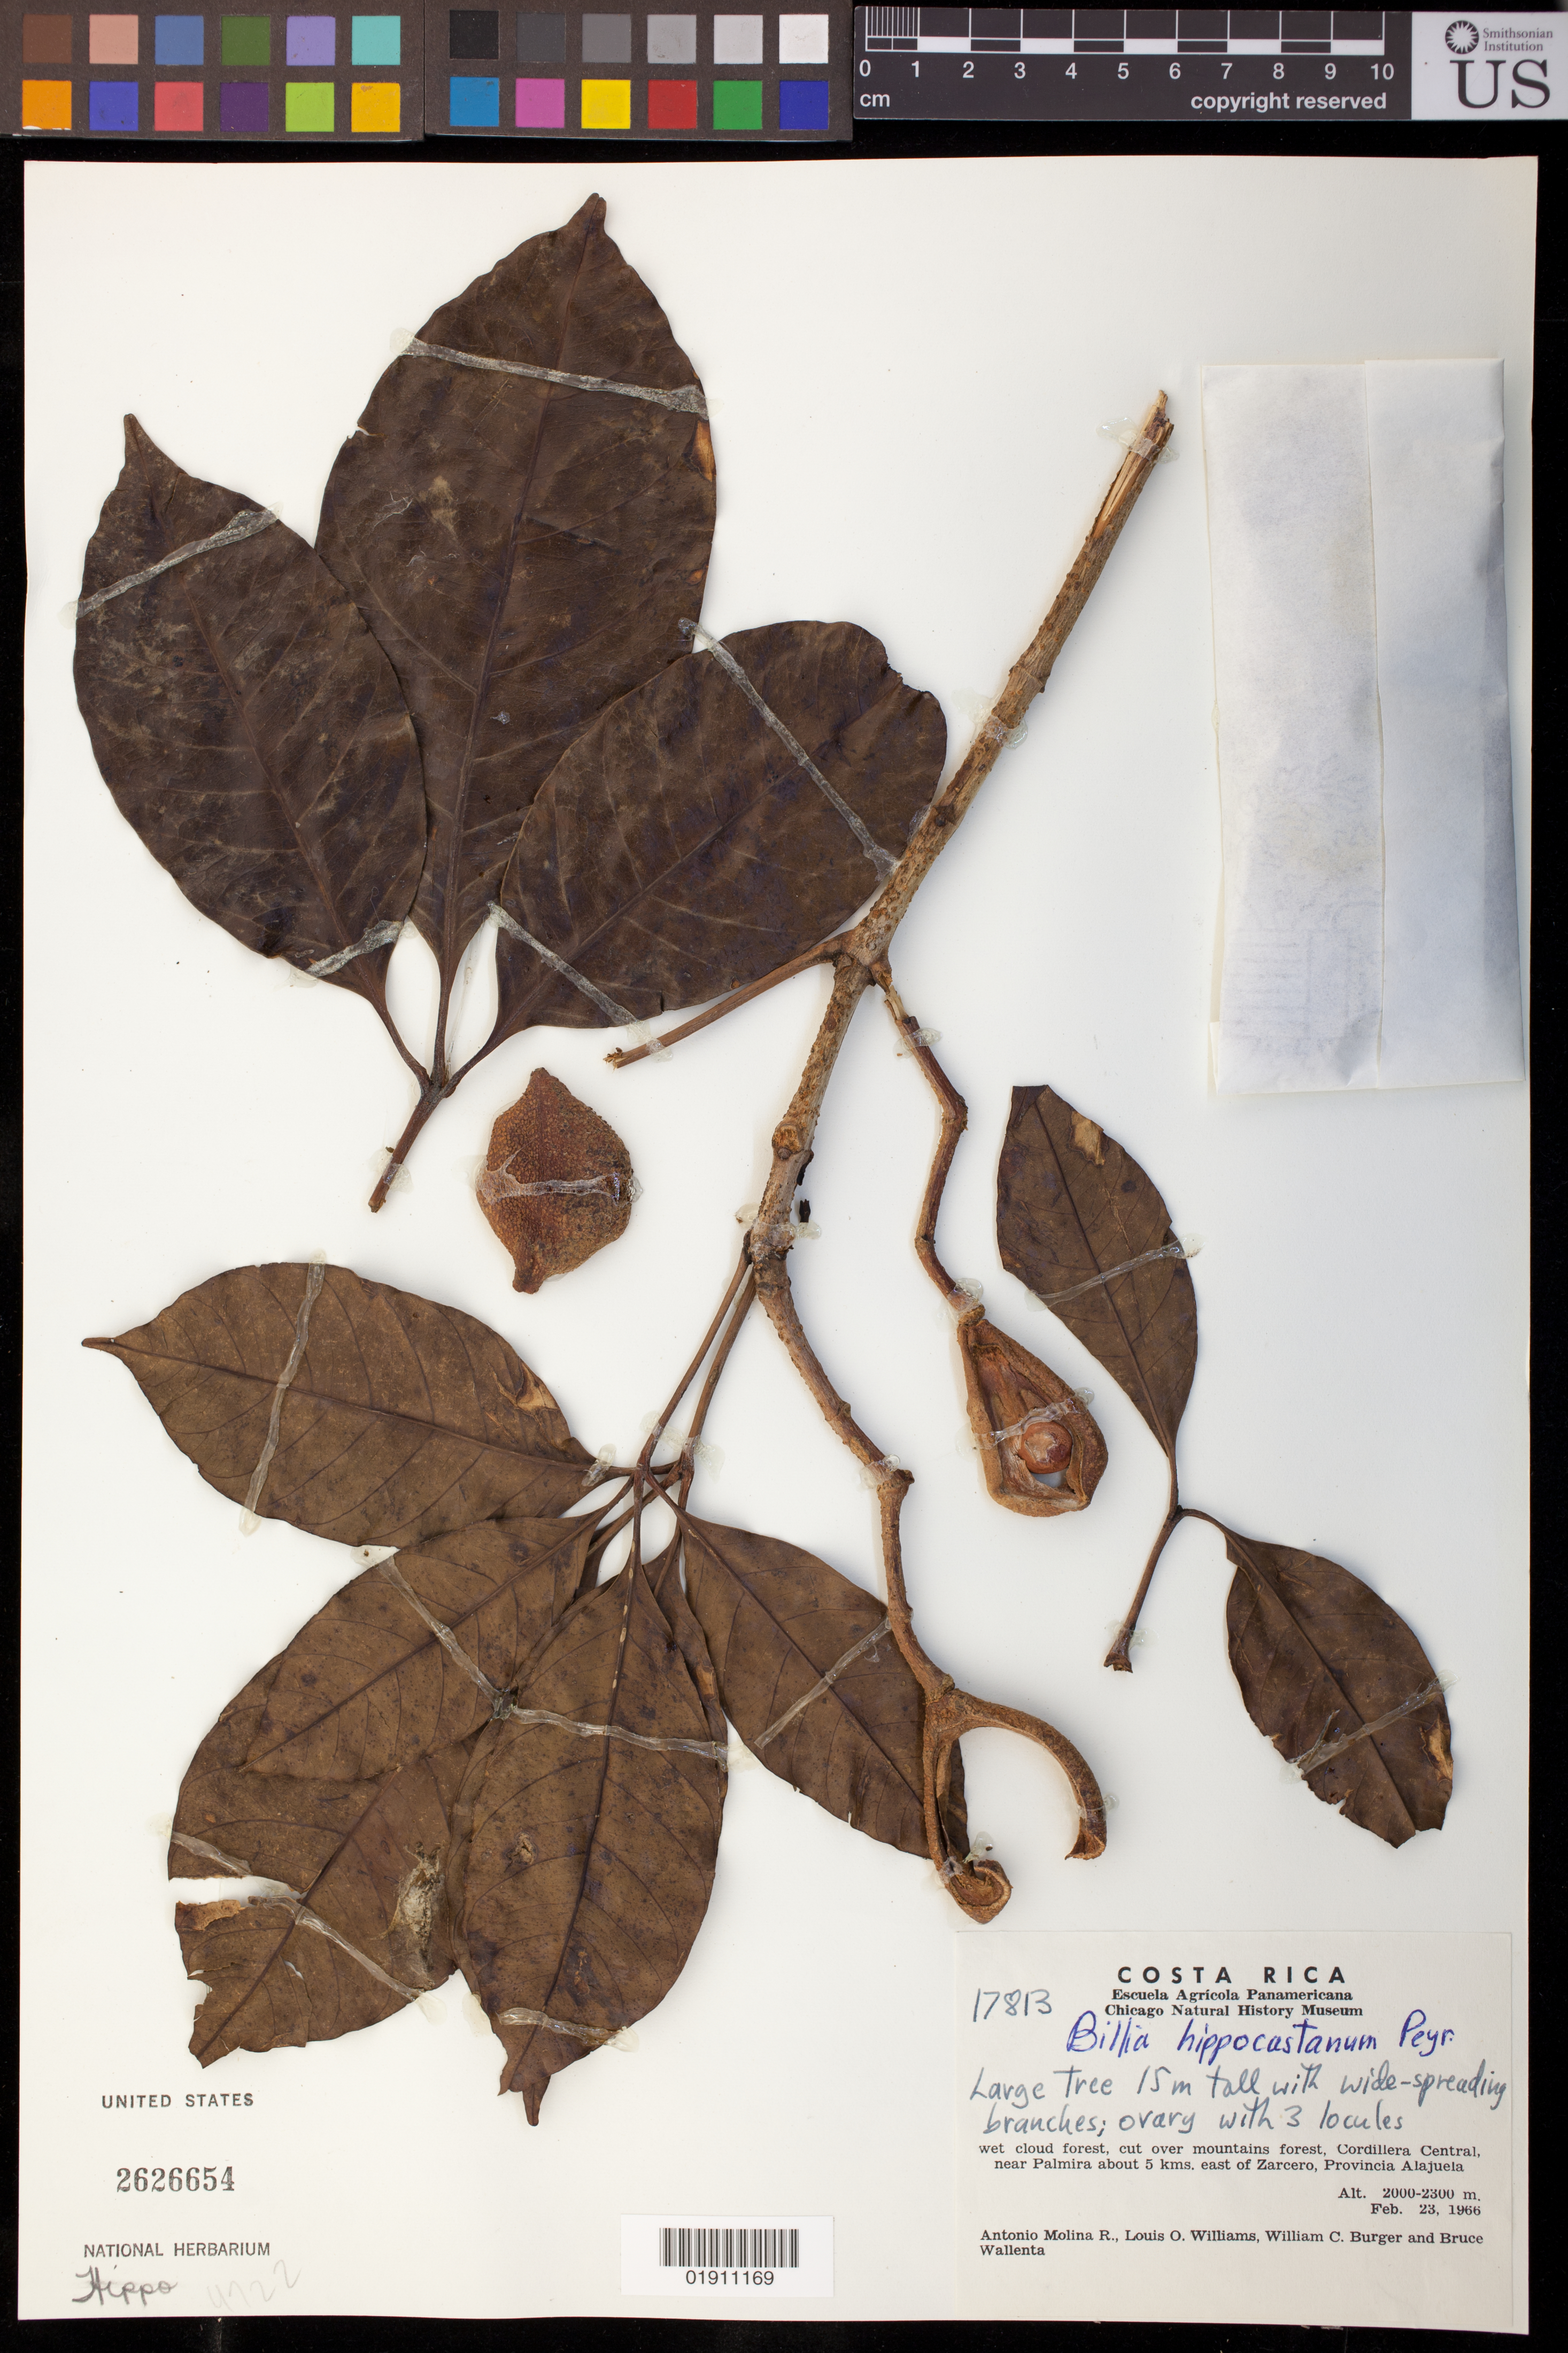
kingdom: Plantae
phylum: Tracheophyta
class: Magnoliopsida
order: Sapindales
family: Sapindaceae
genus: Billia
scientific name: Billia hippocastanum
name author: Peyr.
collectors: A. R. Molina, L. O. Williams, W. Burger & B. Wallenta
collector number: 17813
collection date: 1966-02-23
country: Costa Rica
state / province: Alajuela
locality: Cordillera Central near Palmira about 5 kms. east of Zarcero, Provincia Alajuela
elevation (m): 2000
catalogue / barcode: US 2626654